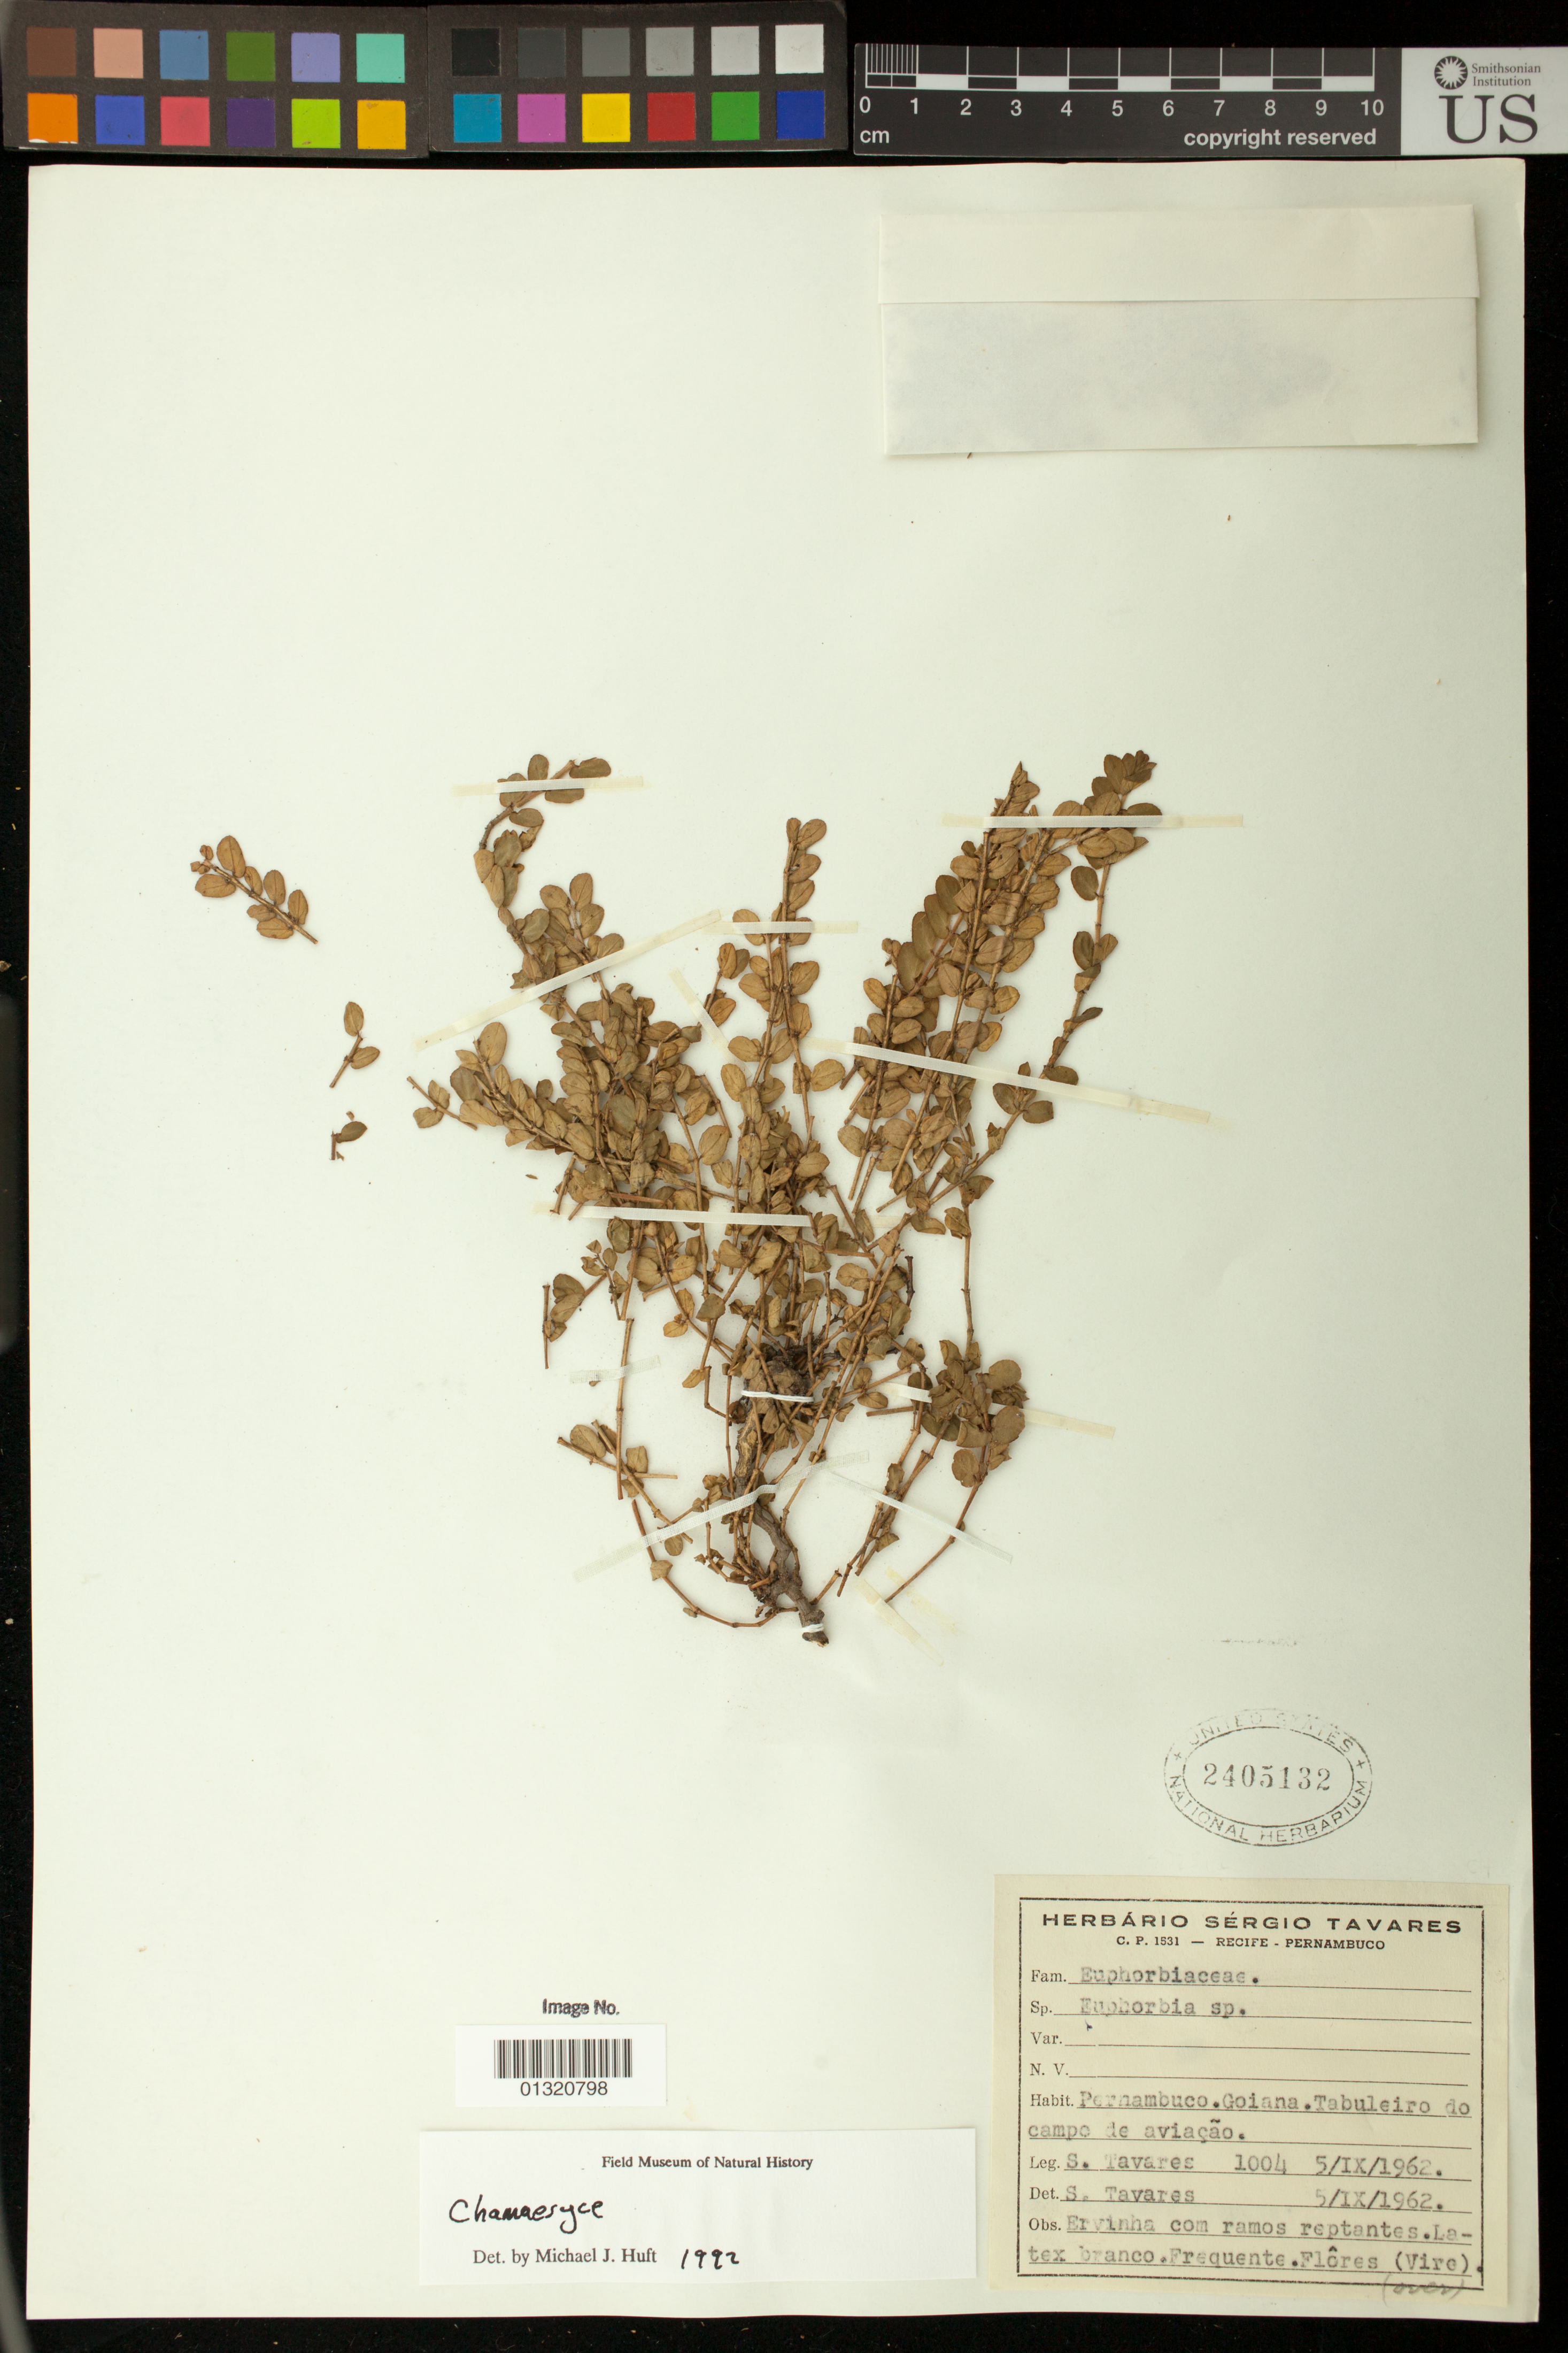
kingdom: Plantae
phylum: Tracheophyta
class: Magnoliopsida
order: Malpighiales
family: Euphorbiaceae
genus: Euphorbia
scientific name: Euphorbia sp.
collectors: S. Tavares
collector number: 1004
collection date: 1962-09-05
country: Brazil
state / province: Pernambuco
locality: Goiana. Tabuleiro do campo de aviacao.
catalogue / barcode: US 2405132